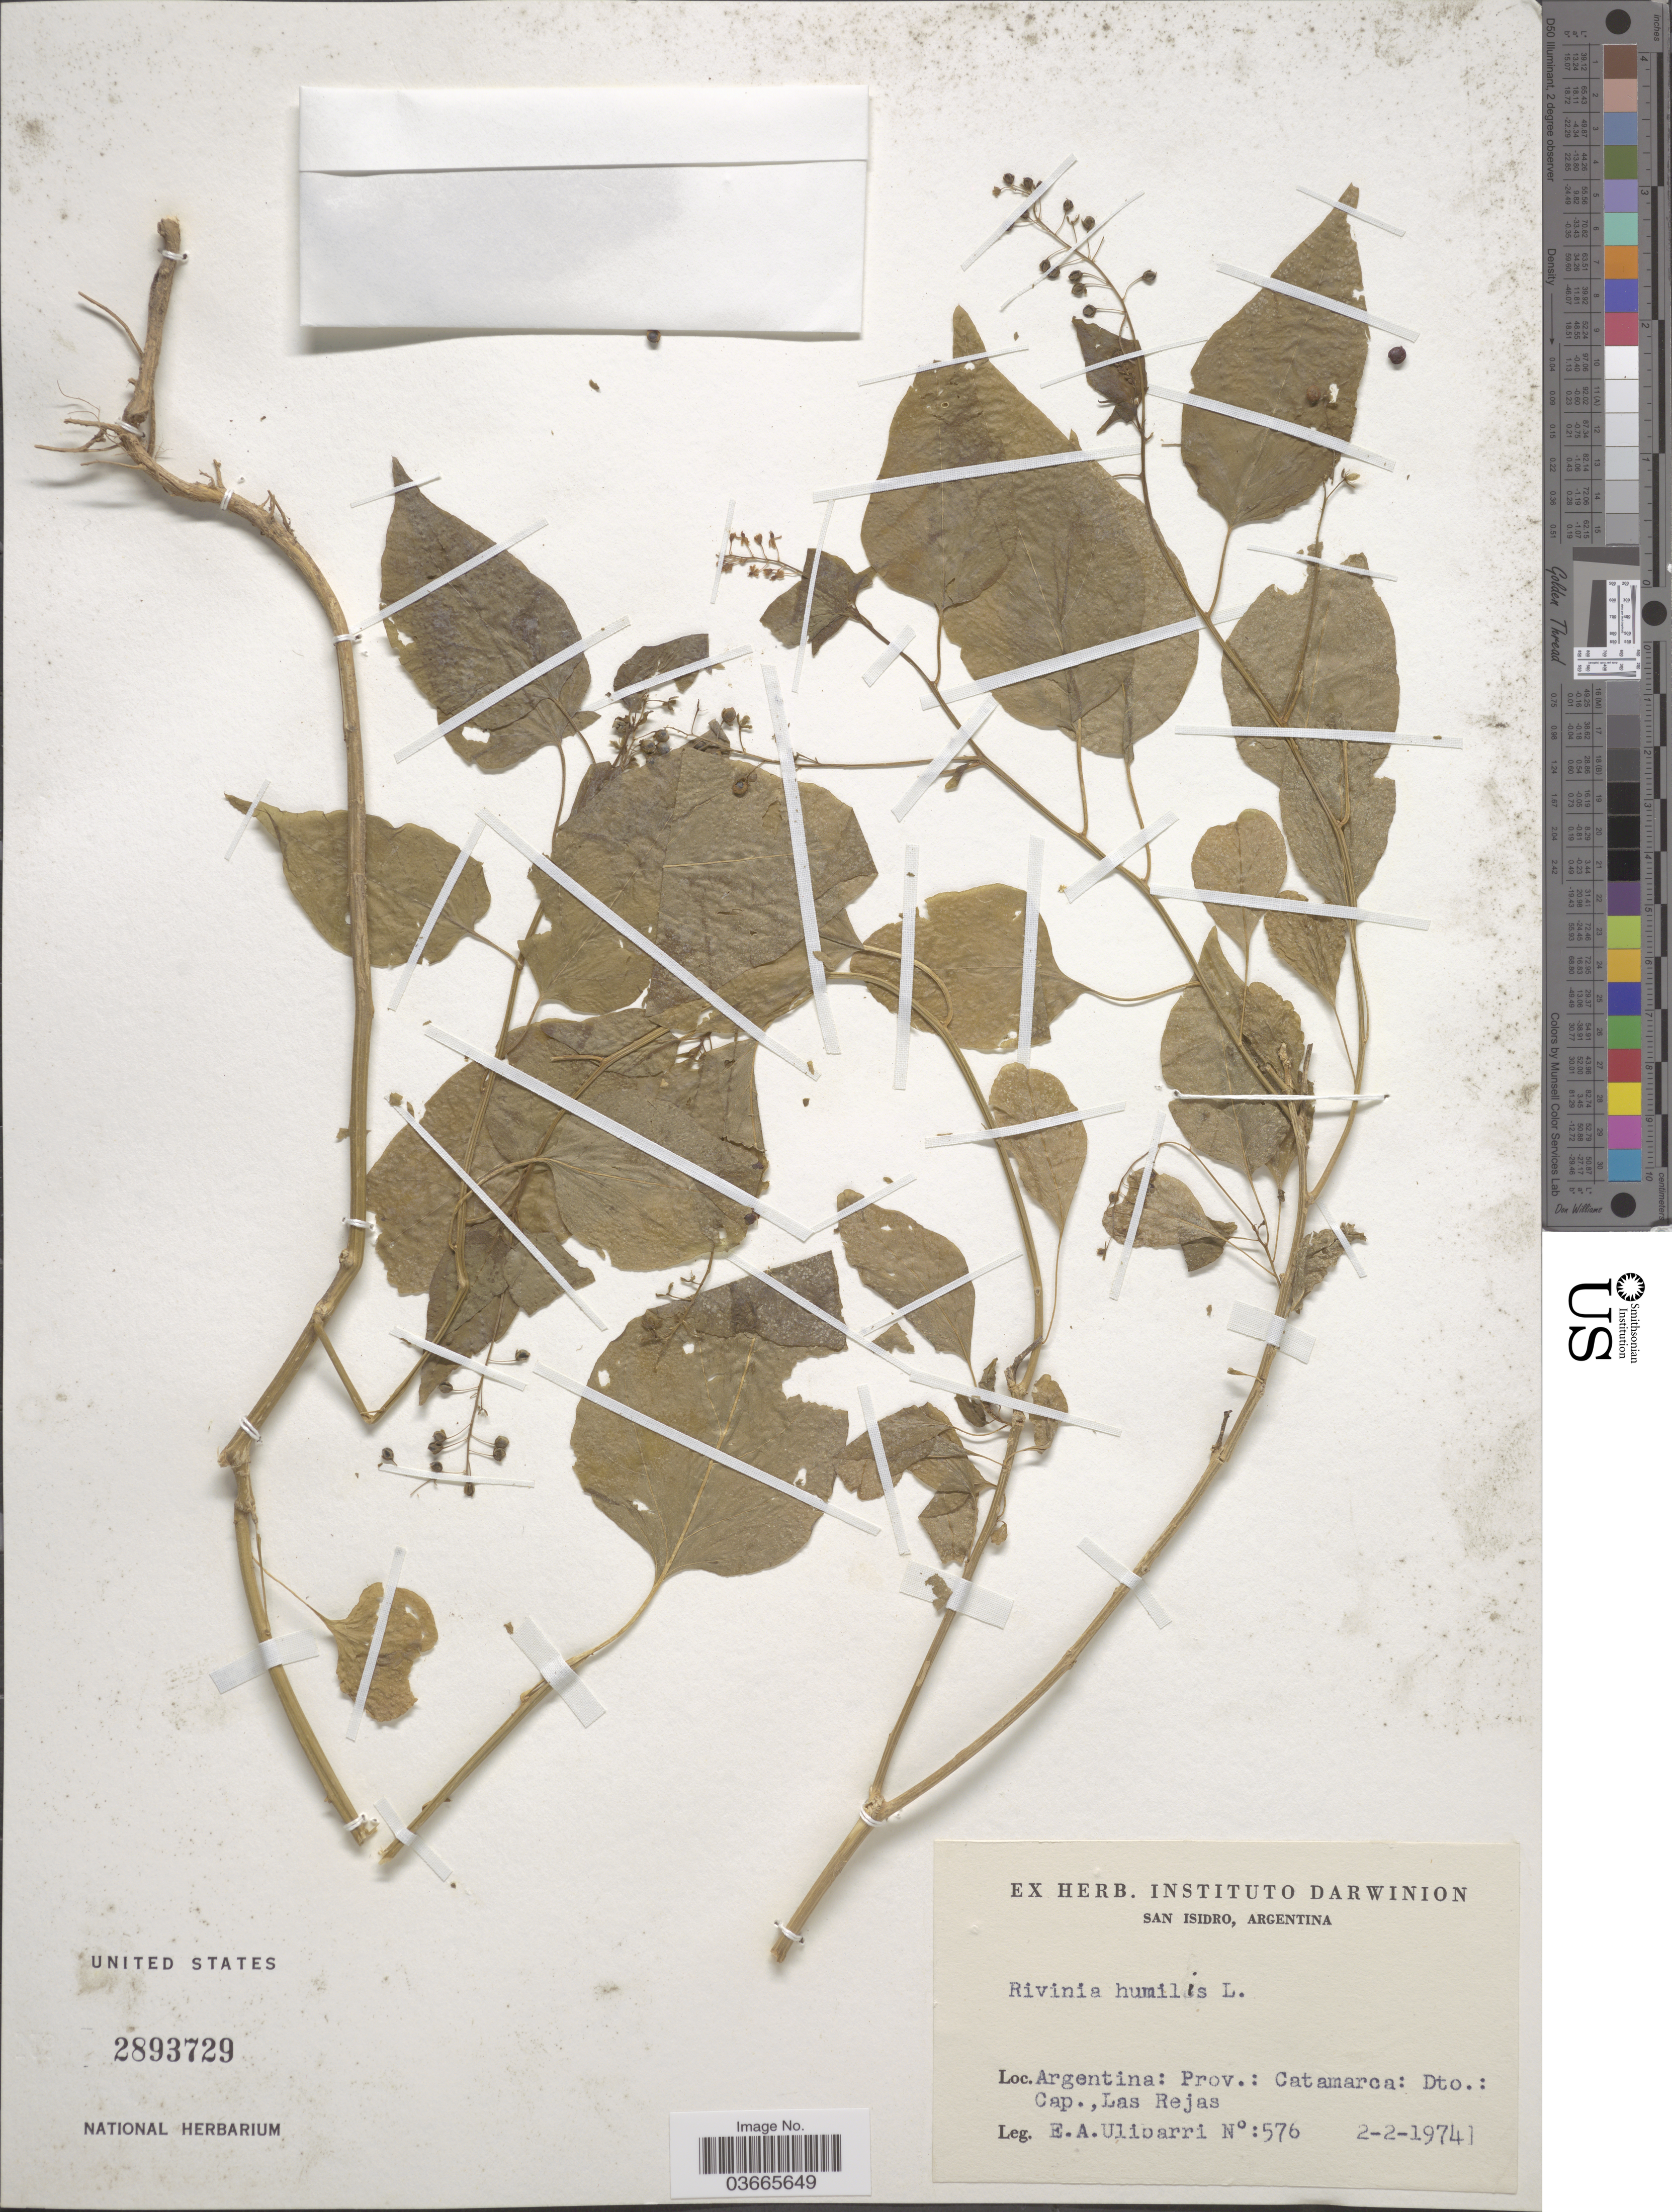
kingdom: Plantae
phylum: Tracheophyta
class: Magnoliopsida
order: Caryophyllales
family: Phytolaccaceae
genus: Rivina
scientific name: Rivina humilis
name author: L.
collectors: E. A. Ulibarri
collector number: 576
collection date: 1974-02-02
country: Argentina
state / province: Catamarca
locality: Dto.: Cap., Las Rejas.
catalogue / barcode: US 2893729